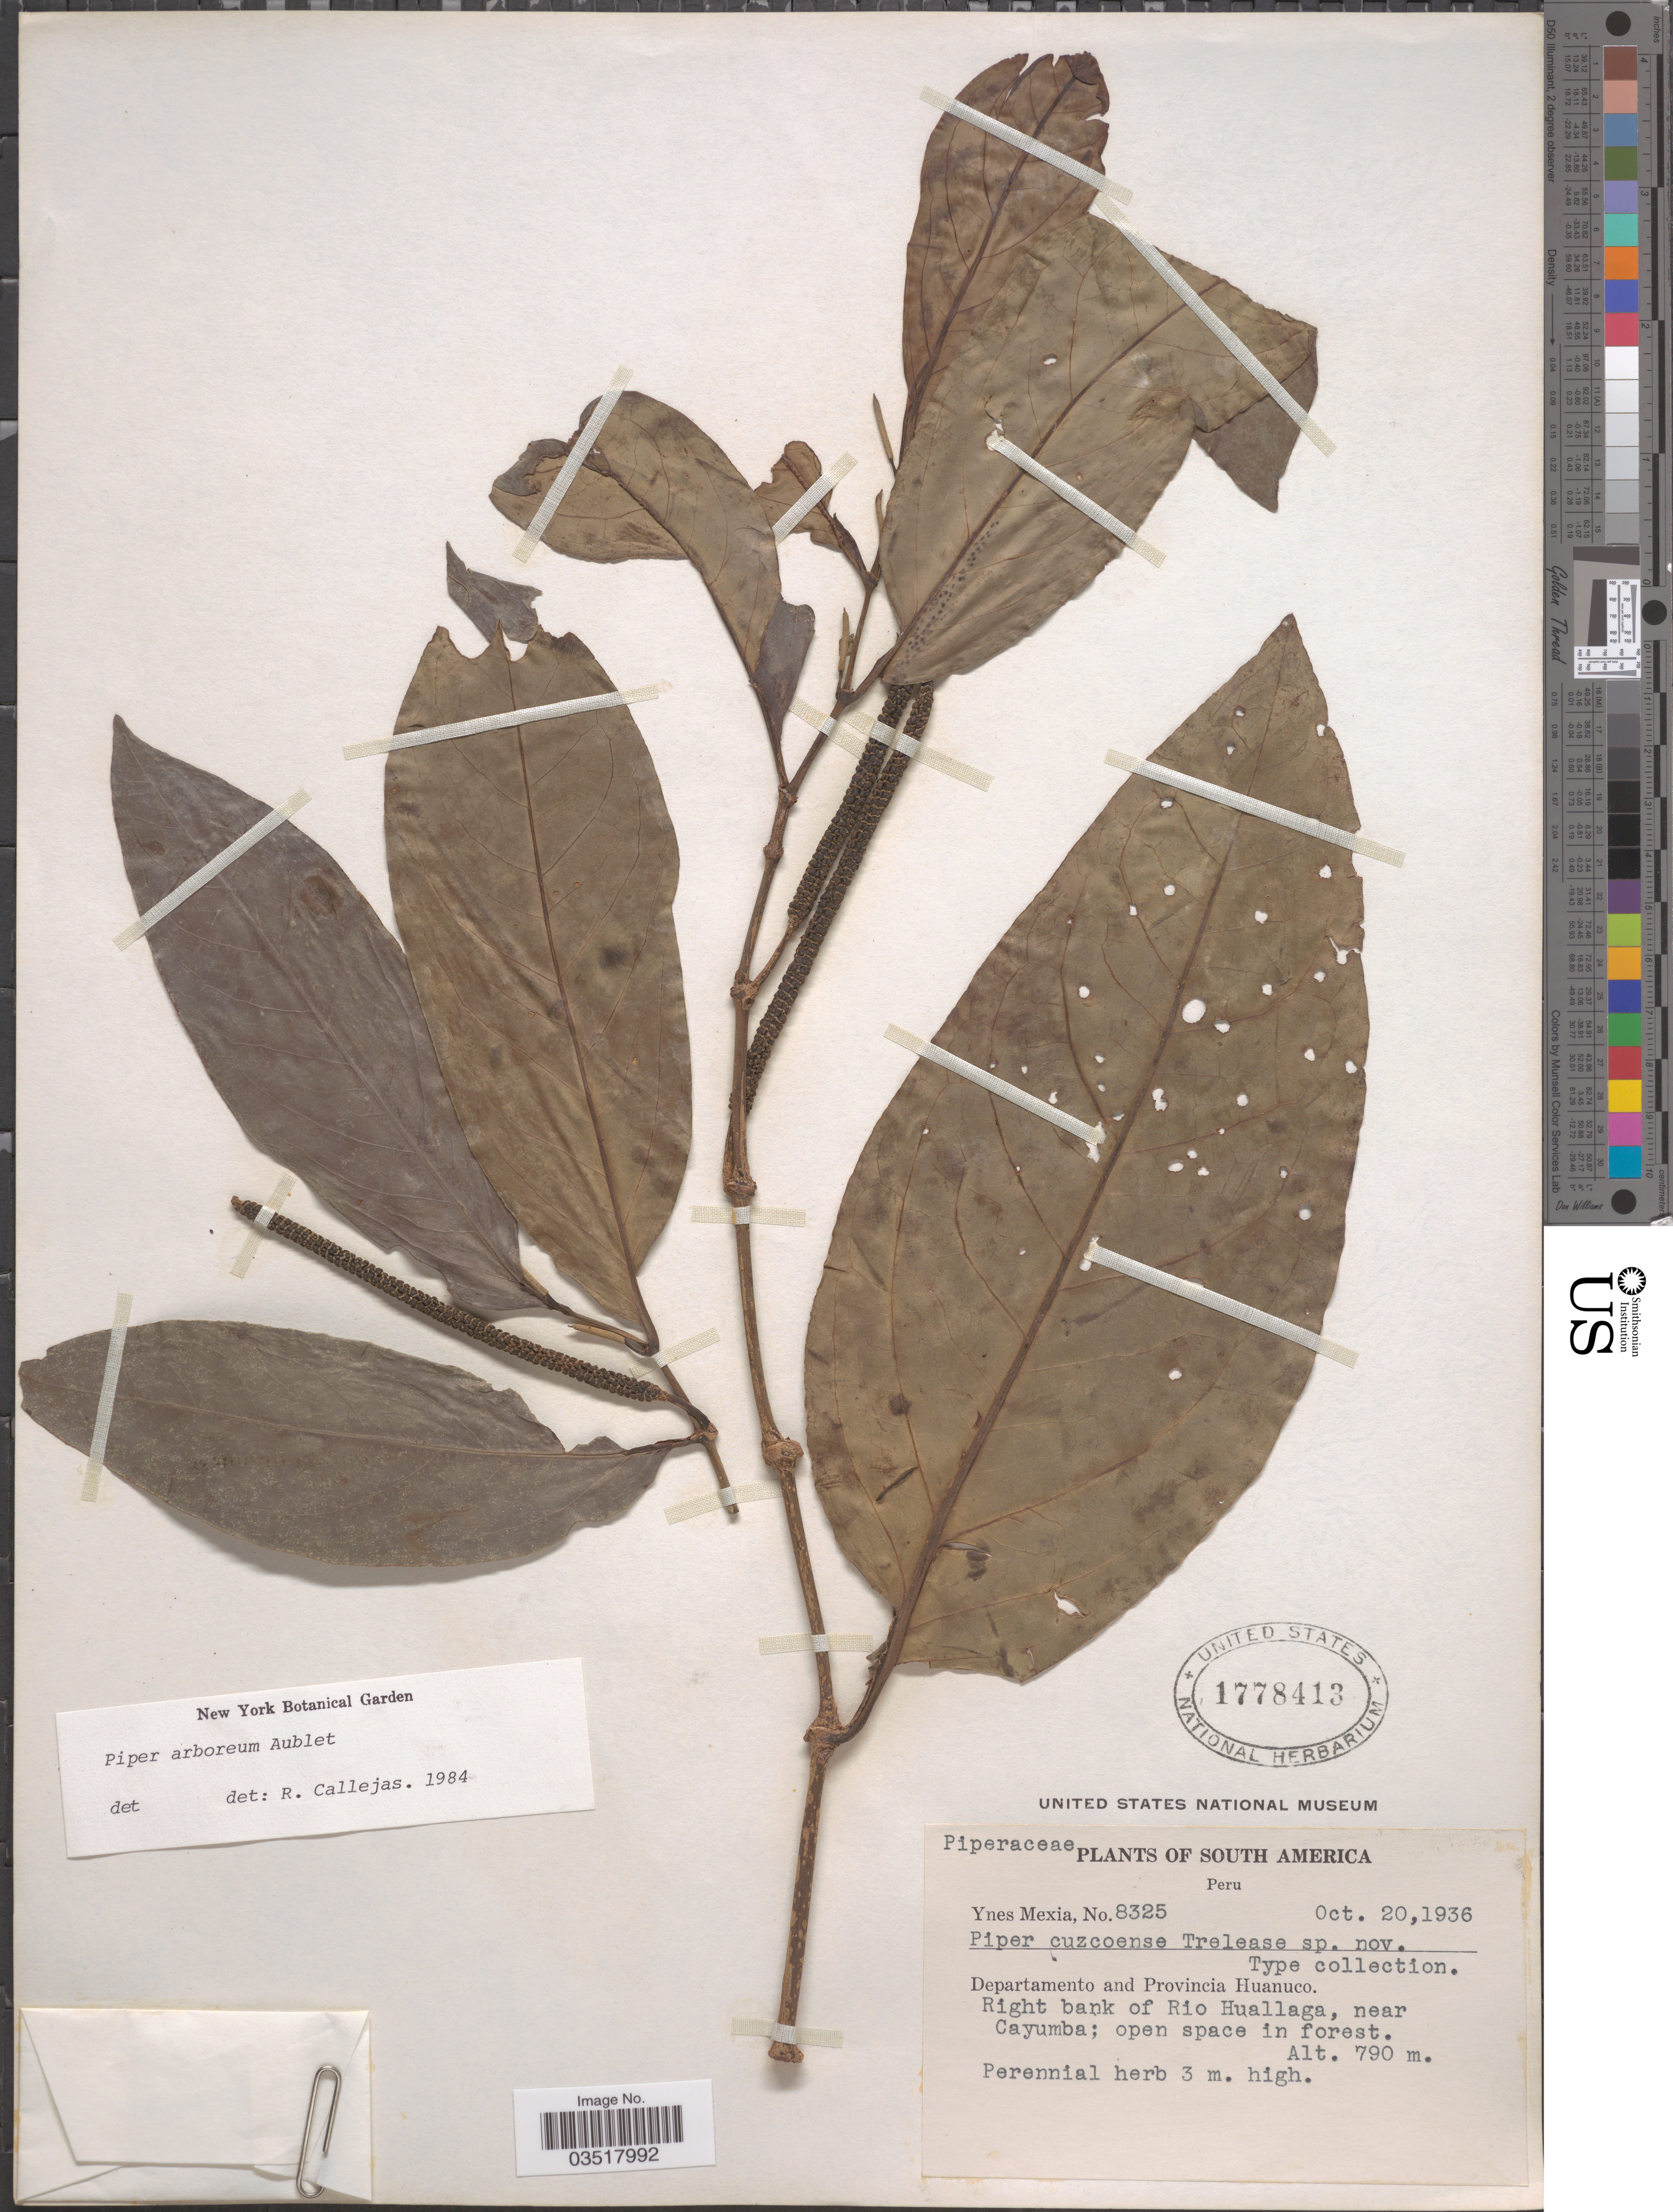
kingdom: Plantae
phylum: Tracheophyta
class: Magnoliopsida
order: Piperales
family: Piperaceae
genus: Piper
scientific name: Piper arboreum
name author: Aubl.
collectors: Y. Mexia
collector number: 8325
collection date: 1936-10-20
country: Peru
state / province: Huánuco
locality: Departamento and Provincia Huanuco. Right bank of Rio Huallaga, near Cayumba.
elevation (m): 790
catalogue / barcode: US 1778413